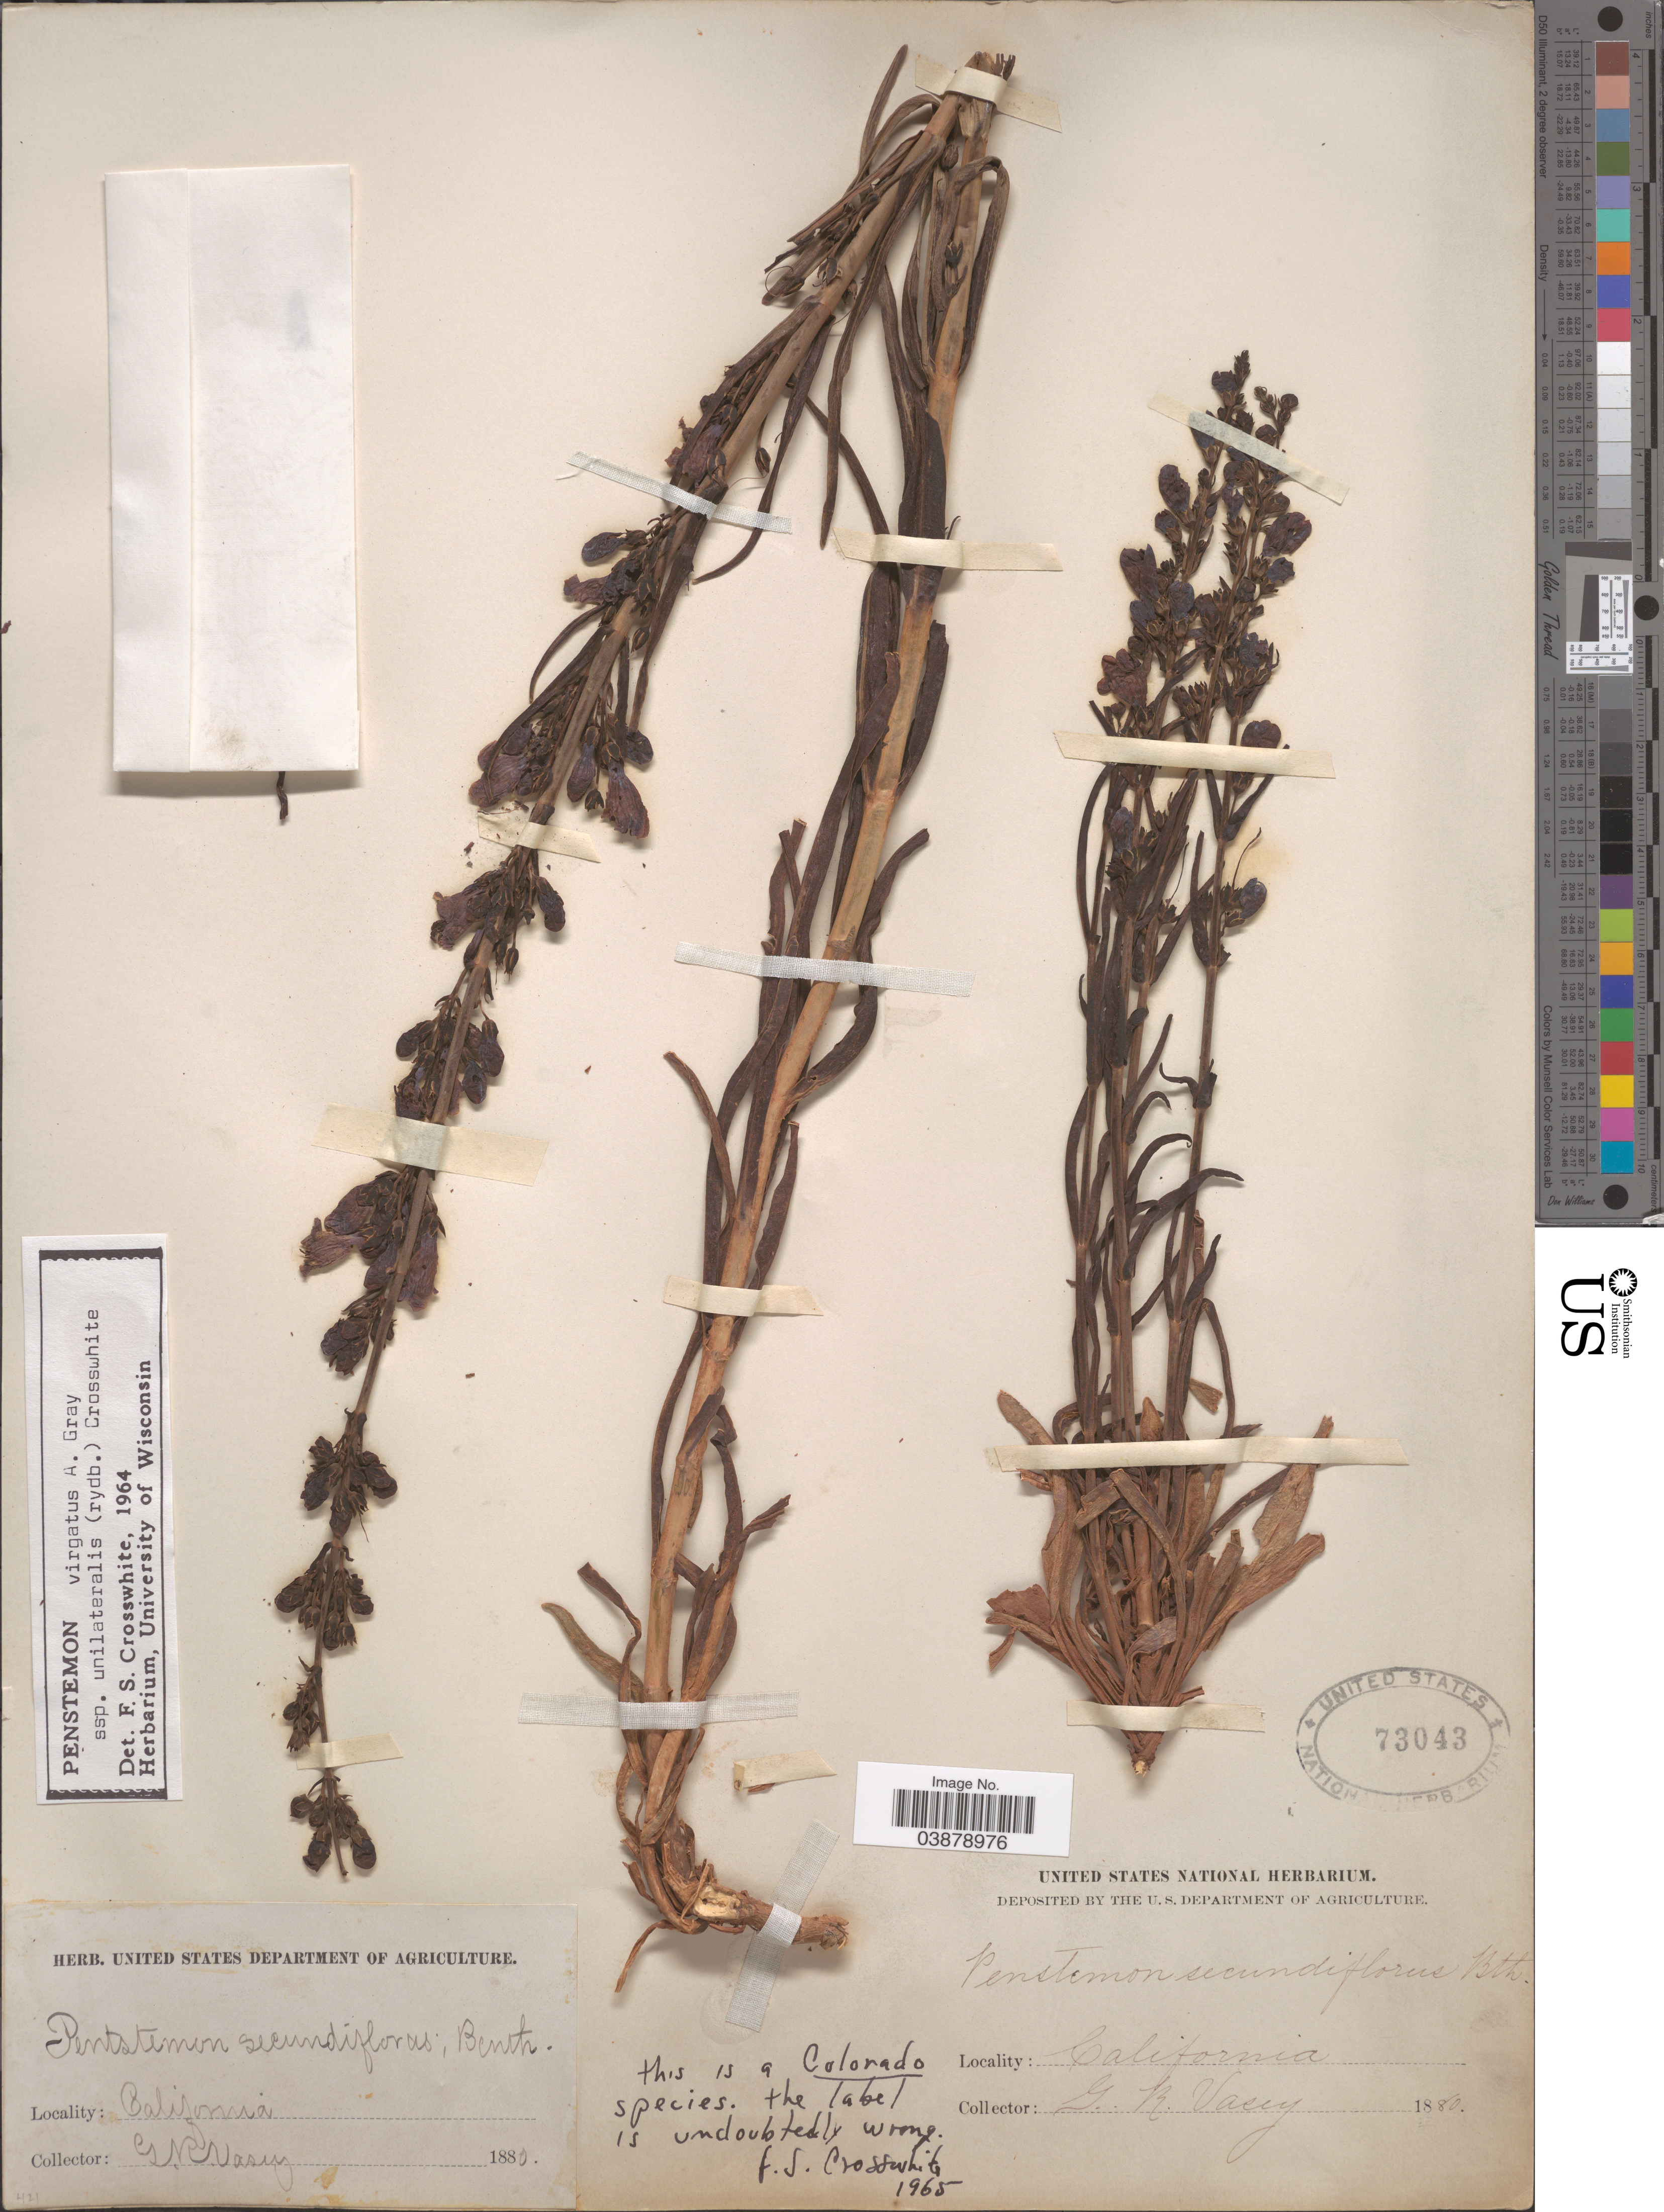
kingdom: Plantae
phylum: Tracheophyta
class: Magnoliopsida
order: Lamiales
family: Plantaginaceae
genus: Penstemon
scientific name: Penstemon virgatus subsp. unilateralis (Rydb.) Crosswh. subsp. nov. ined.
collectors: G. R. Vasey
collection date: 1880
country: United States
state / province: California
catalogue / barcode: US 73043